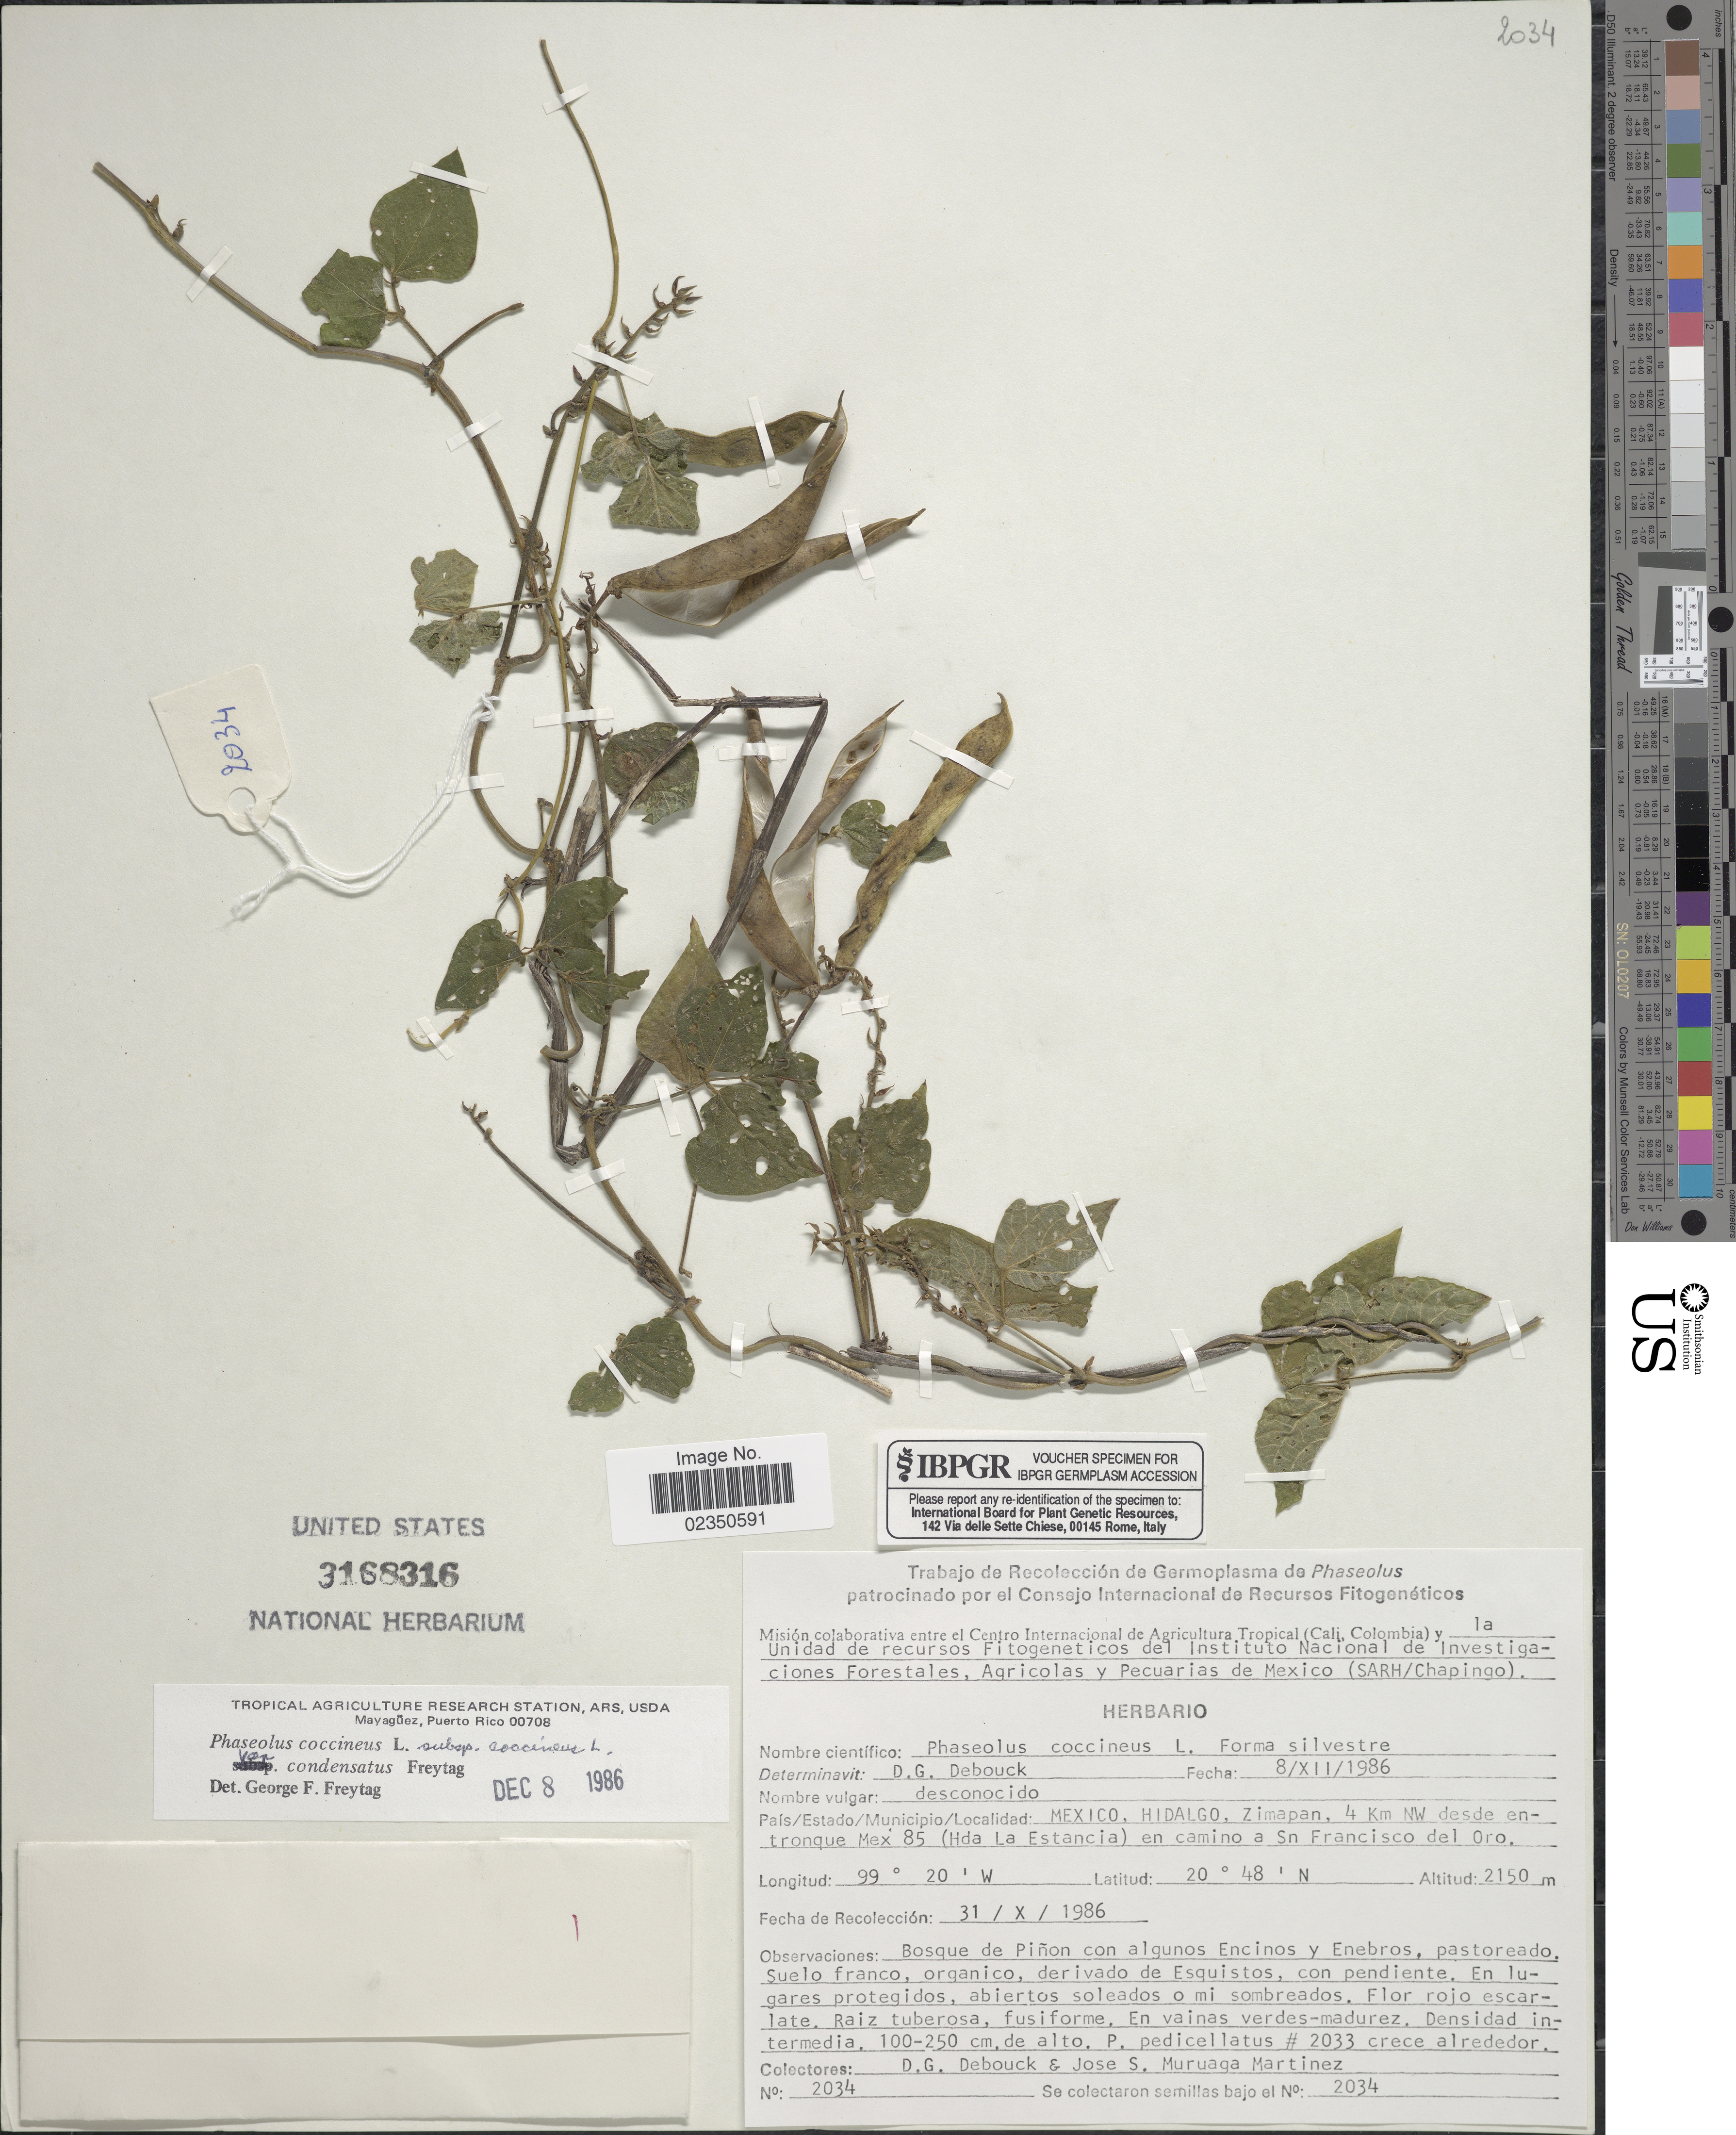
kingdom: Plantae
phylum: Tracheophyta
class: Magnoliopsida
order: Fabales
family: Fabaceae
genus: Phaseolus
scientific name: Phaseolus coccineus var. condensatus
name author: Freytag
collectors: D. Debouck & J. Muruaga Martinez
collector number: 2034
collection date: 1986-10-31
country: Mexico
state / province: Hidalgo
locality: Zimapan, 4 Km NW desde entronque Mex 85 (Hda La Estancia) en camino a Sn Francisco del Oro.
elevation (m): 2150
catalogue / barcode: US 3168316